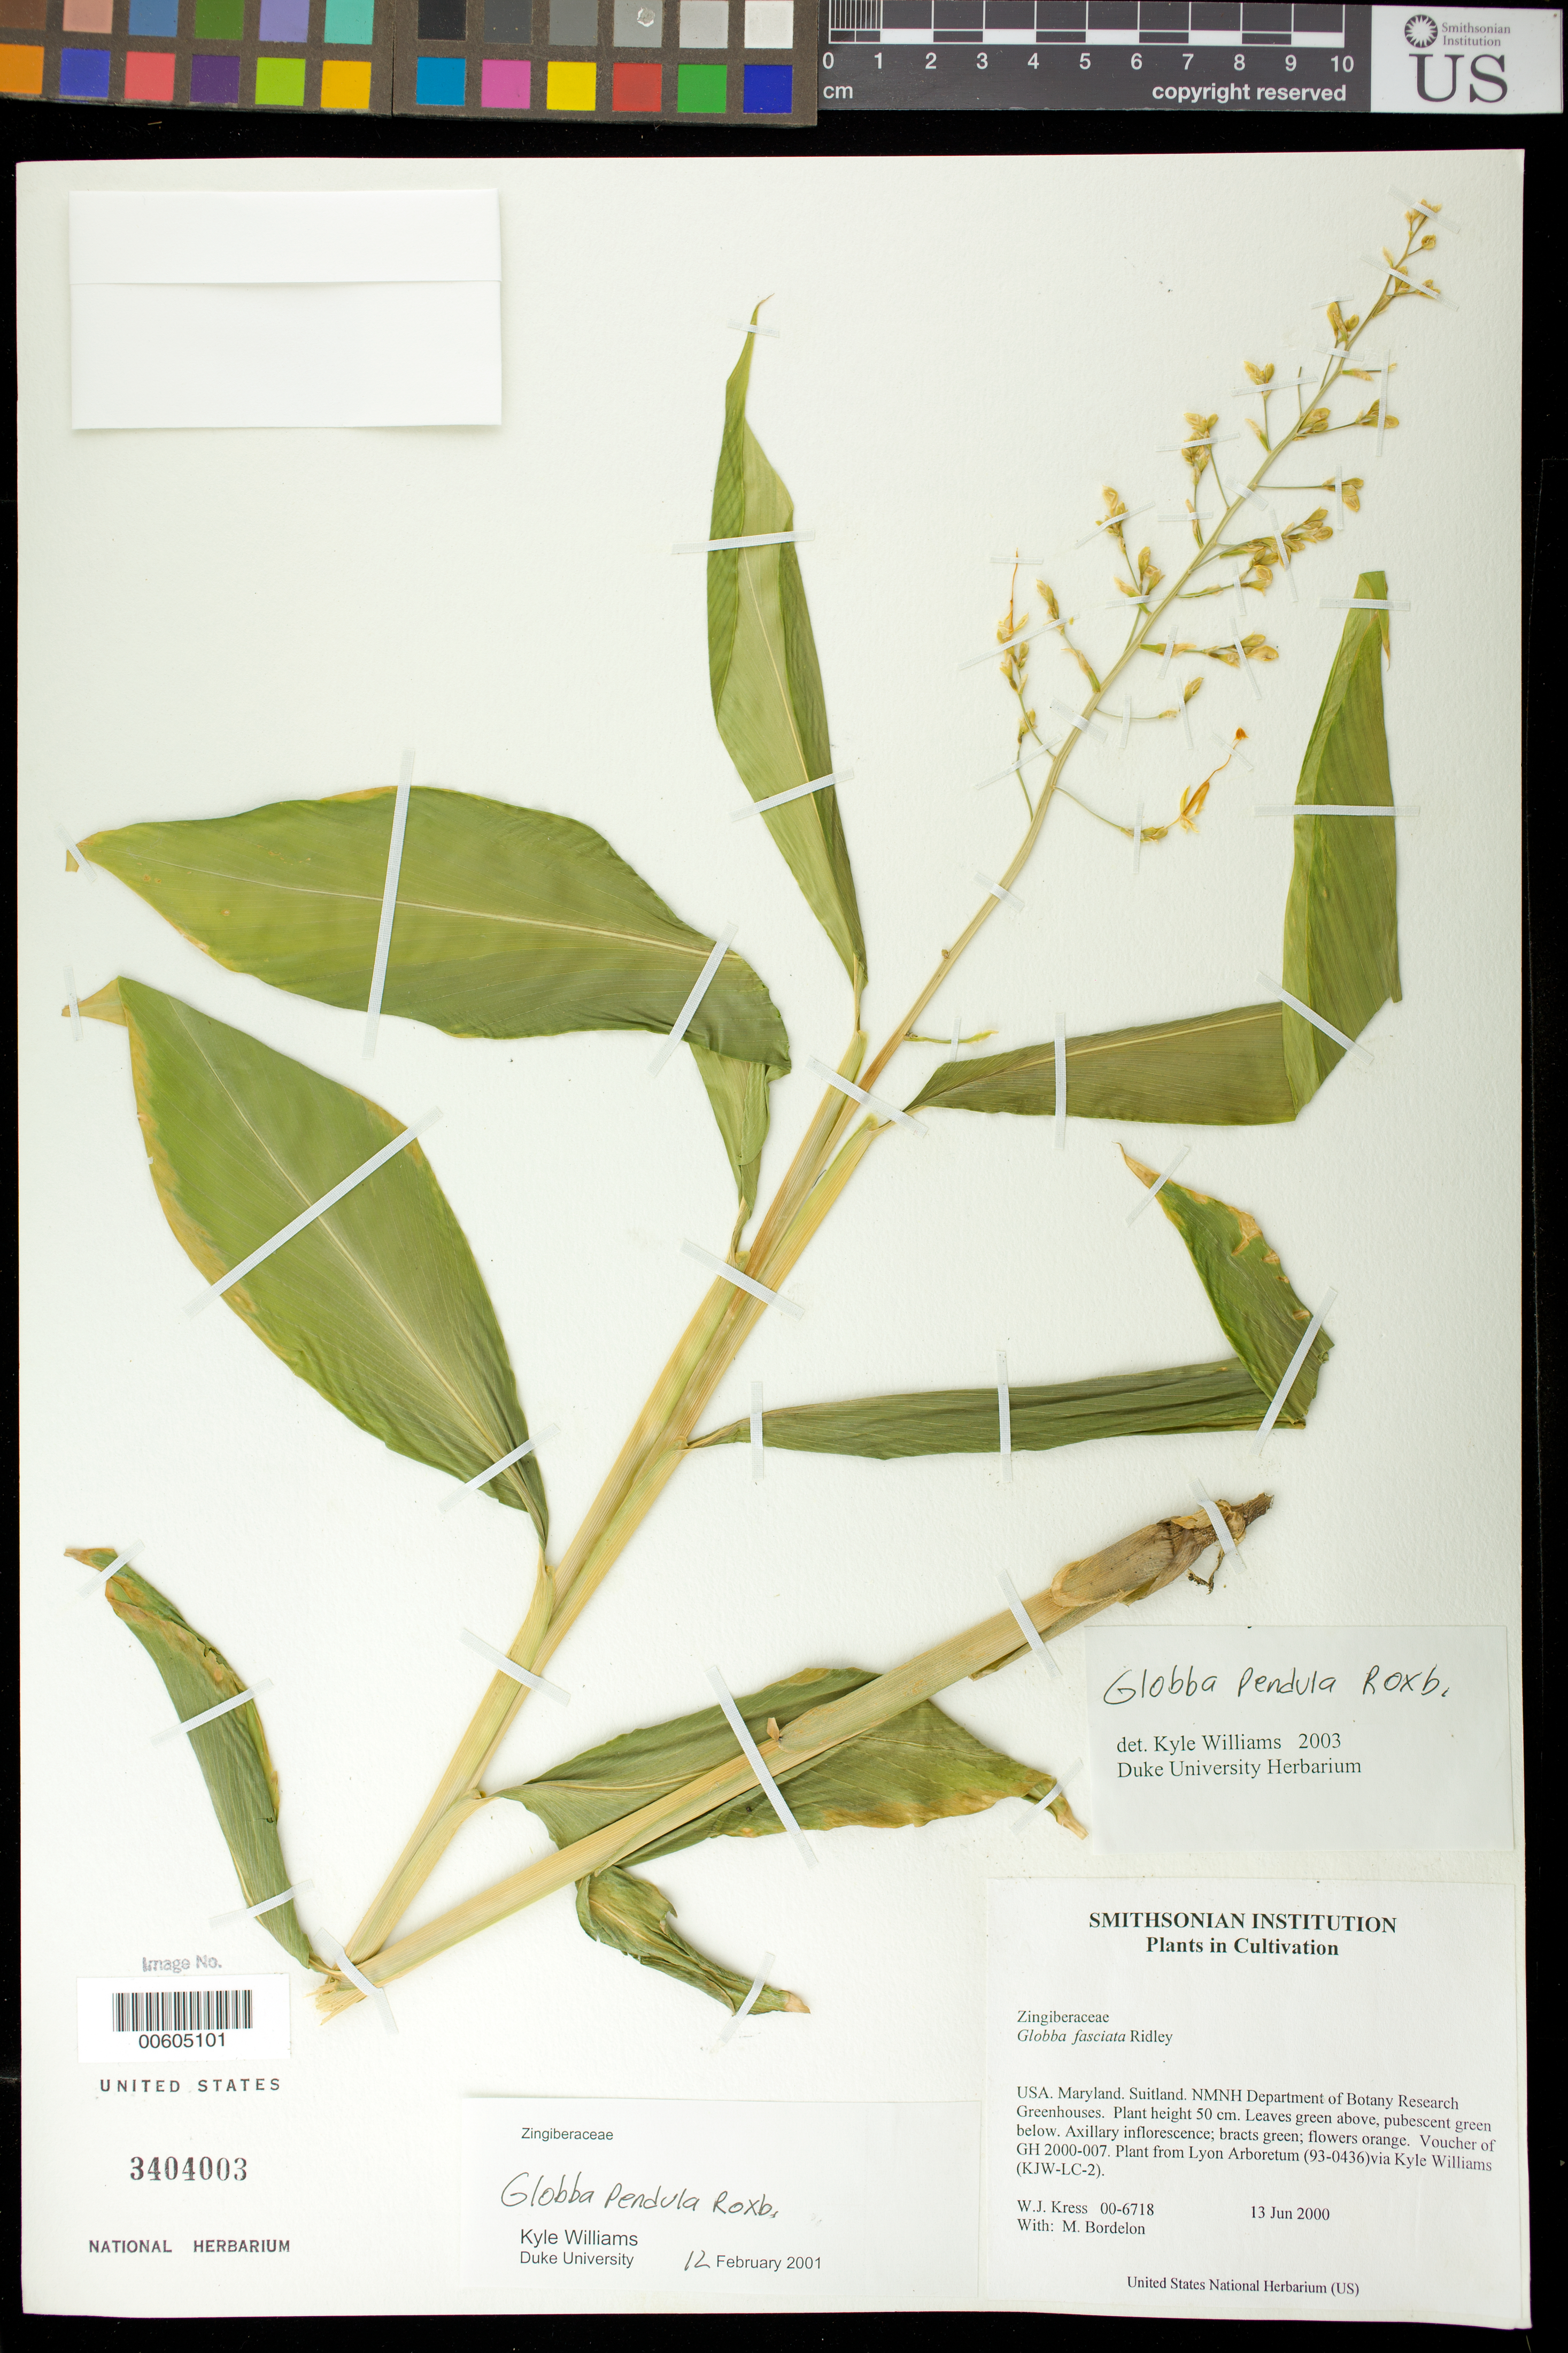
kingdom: Plantae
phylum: Tracheophyta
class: Liliopsida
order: Zingiberales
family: Zingiberaceae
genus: Globba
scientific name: Globba pendula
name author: Roxb.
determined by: Williams, K. J.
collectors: W. J. Kress & M. Bordelon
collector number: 00-6718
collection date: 2000-06-13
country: United States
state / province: Maryland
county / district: Prince George's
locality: NMNH Botany Research Greenhouses. Suitland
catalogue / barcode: US 3404003